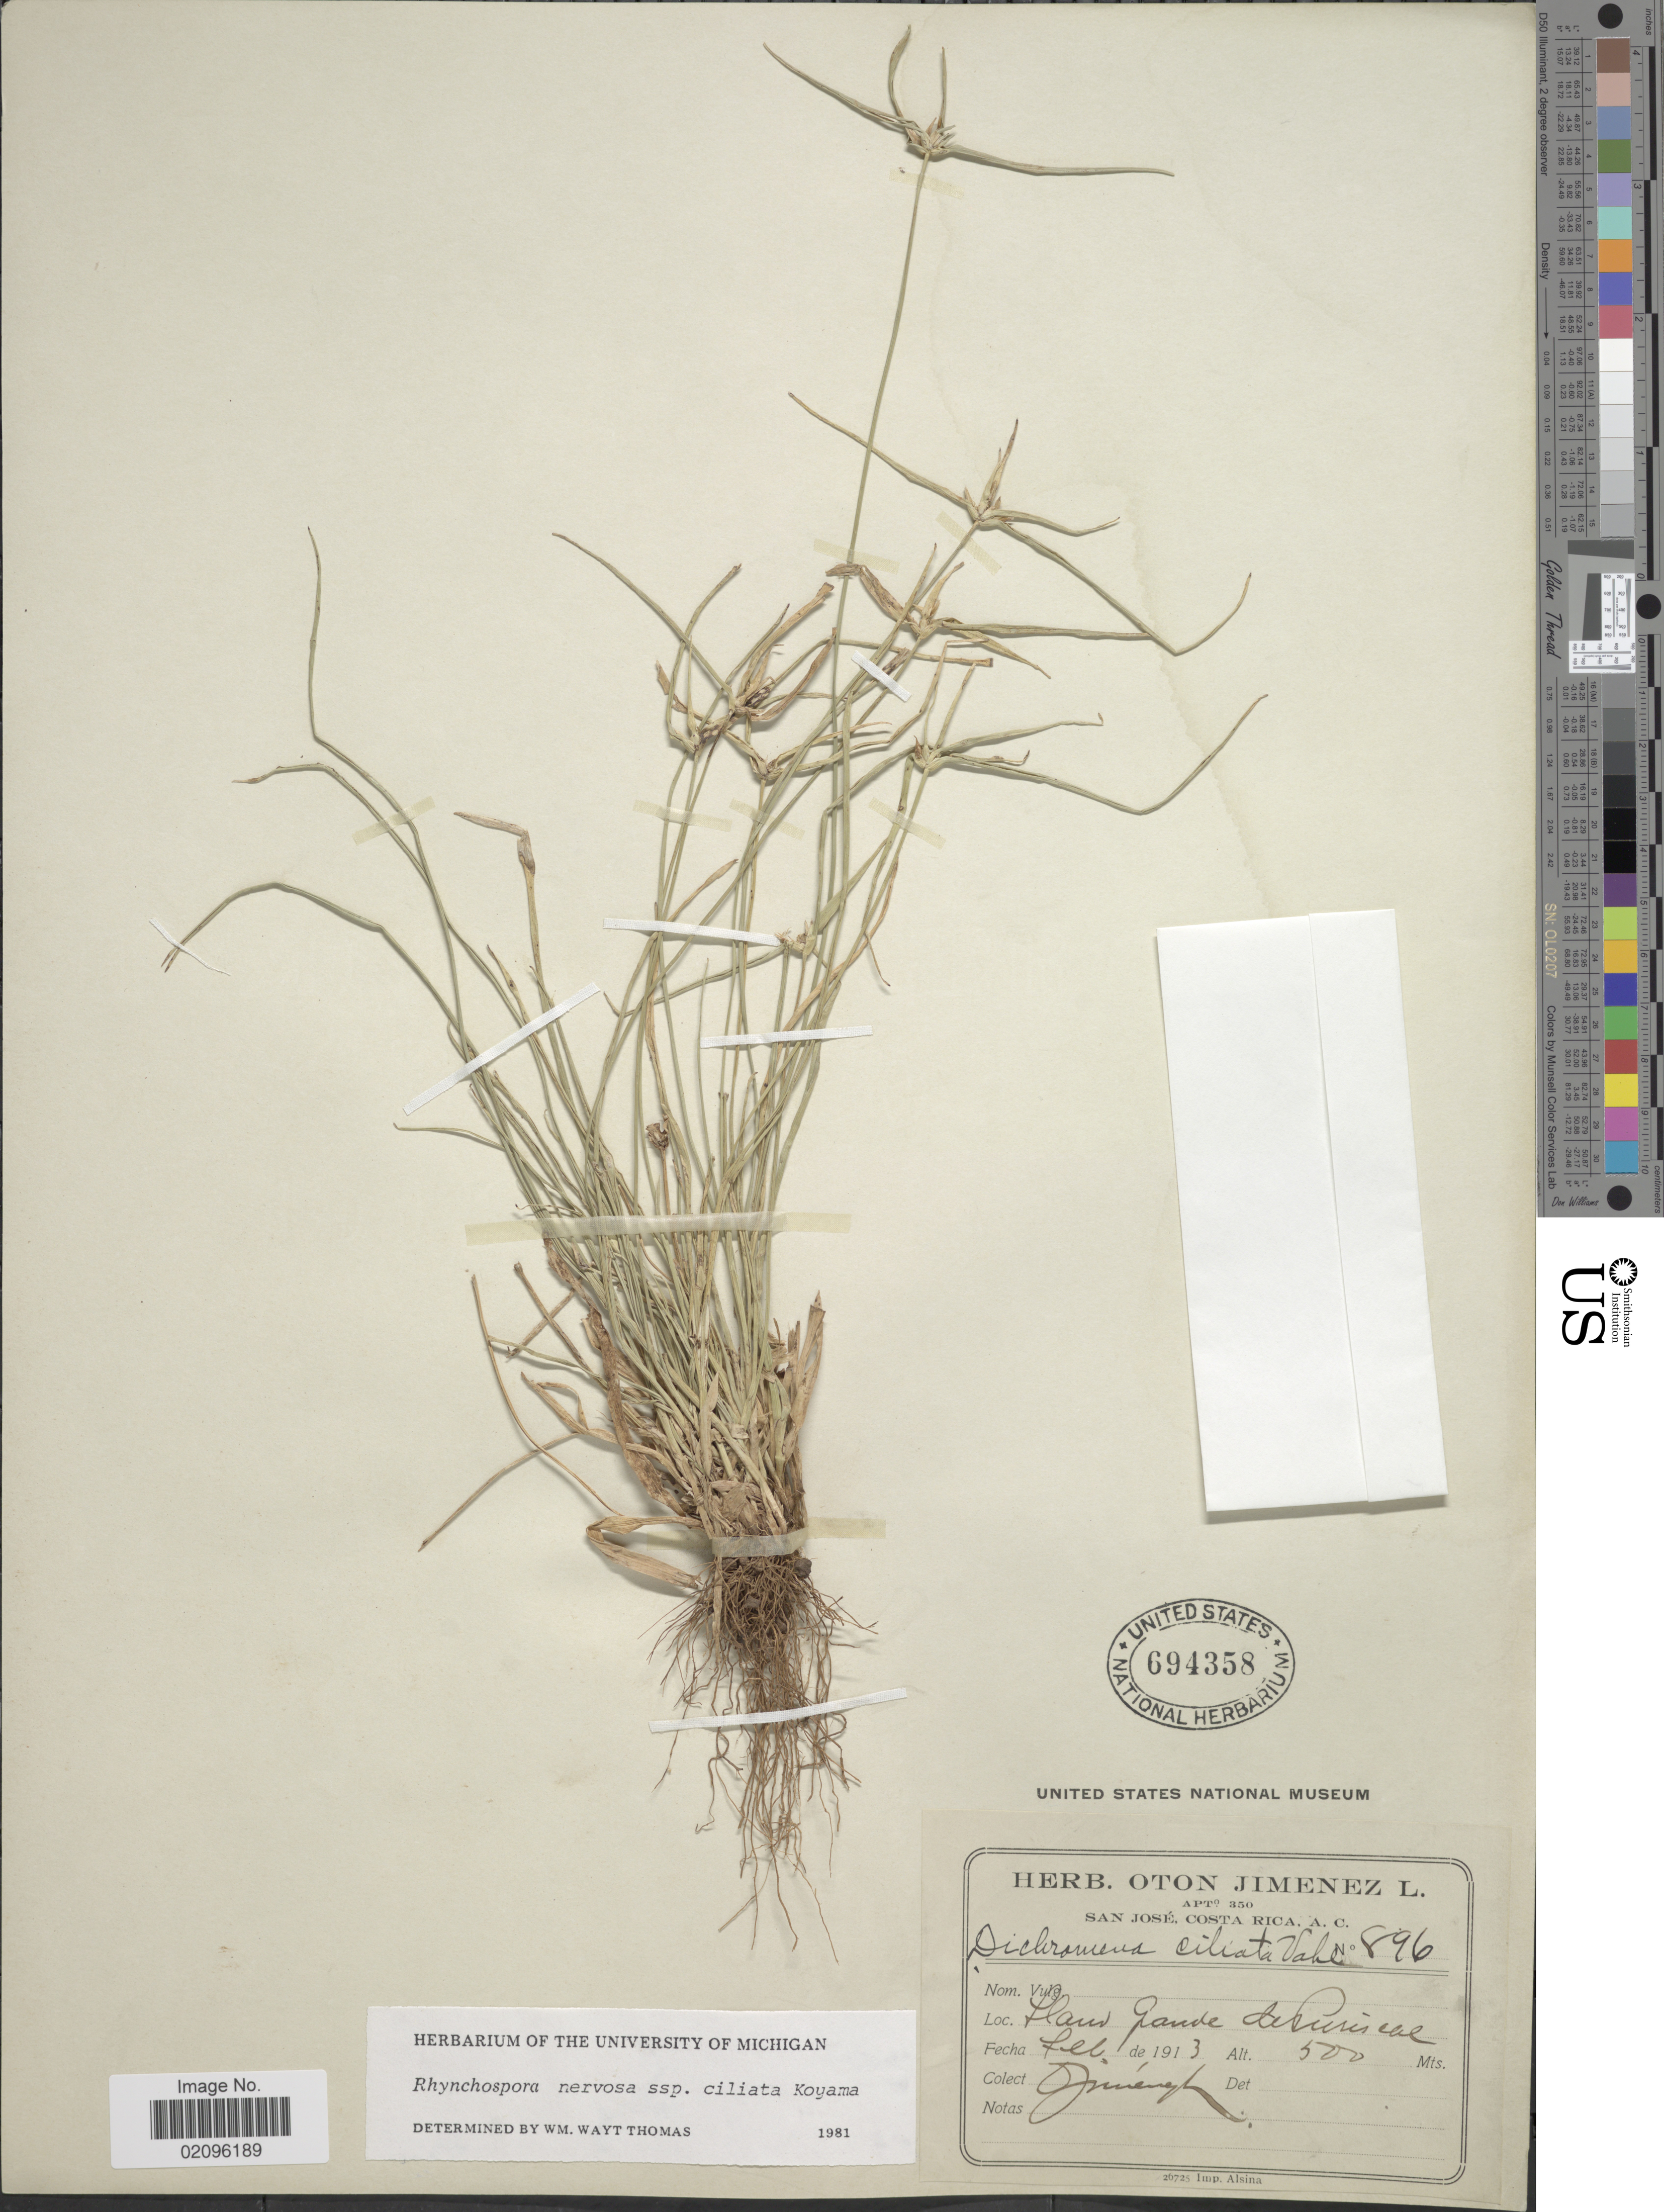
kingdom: Plantae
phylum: Tracheophyta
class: Liliopsida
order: Poales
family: Cyperaceae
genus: Rhynchospora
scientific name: Rhynchospora nervosa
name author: (Vahl) Boeckeler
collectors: O. Jiménez L.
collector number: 896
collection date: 1913-02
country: Costa Rica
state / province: San José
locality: Llano Grande de Puriscal,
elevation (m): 500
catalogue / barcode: US 694358